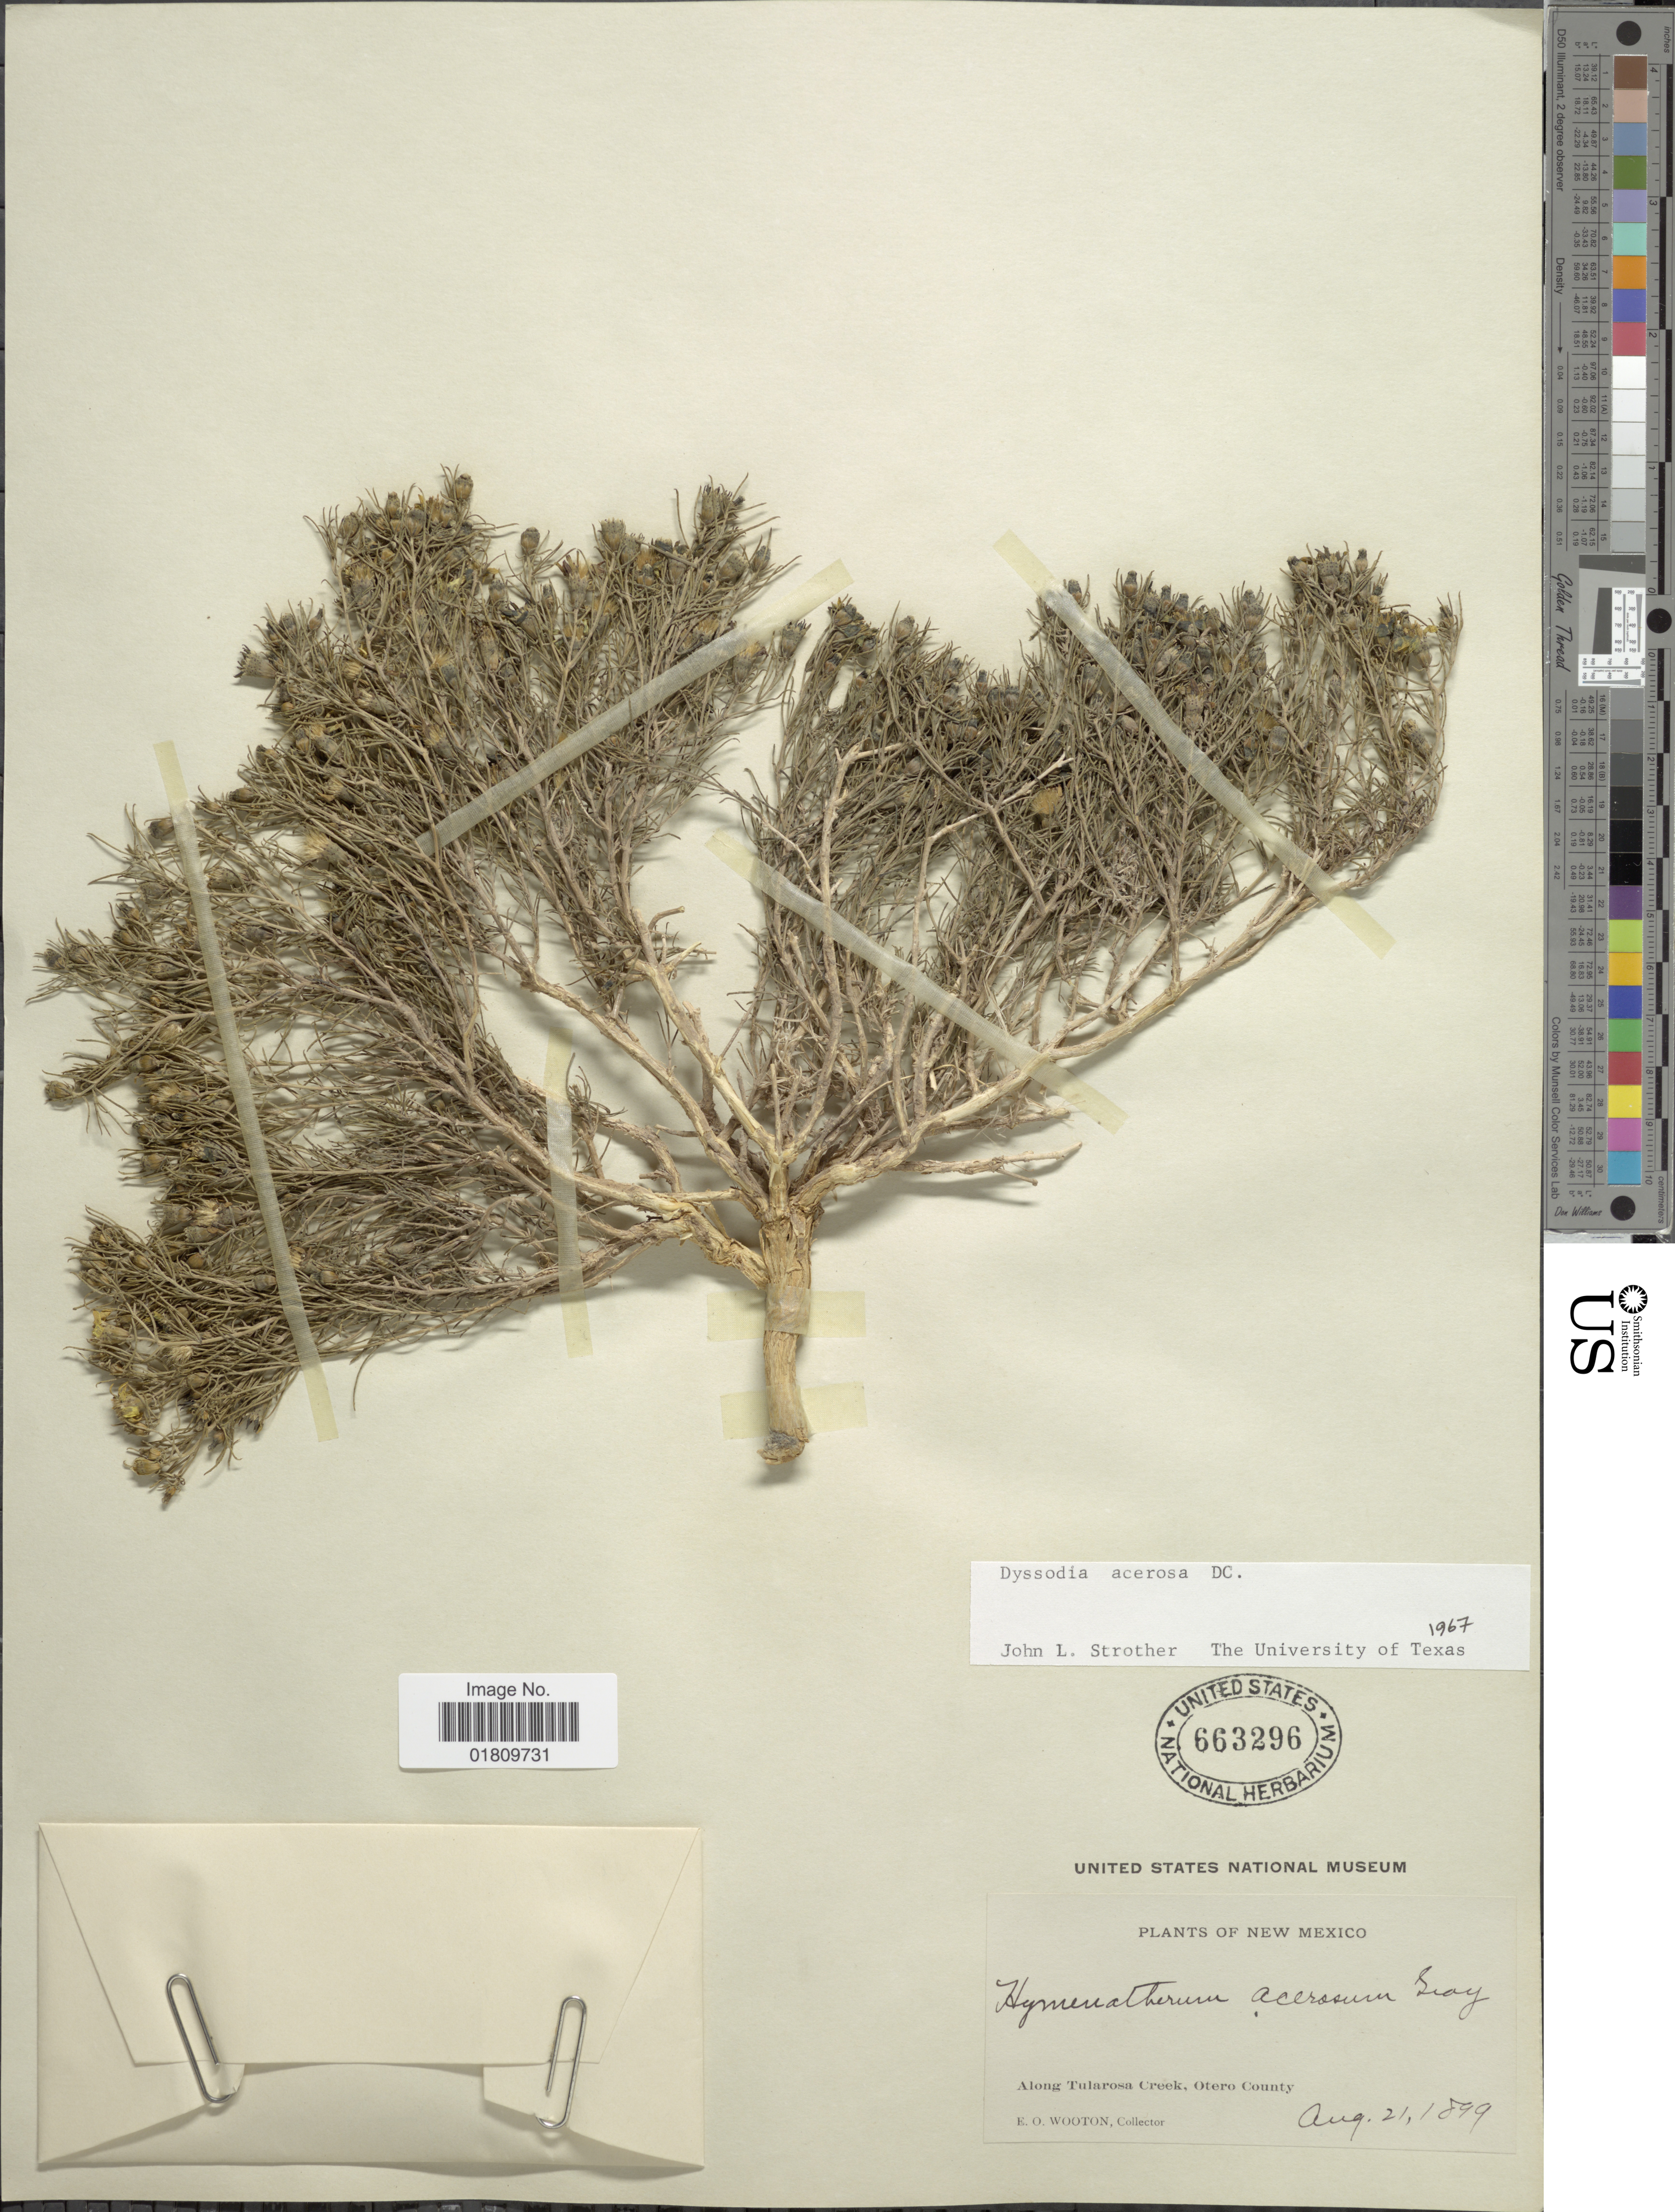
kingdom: Plantae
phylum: Tracheophyta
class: Magnoliopsida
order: Asterales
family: Asteraceae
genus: Thymophylla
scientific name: Thymophylla acerosa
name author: (DC.) Strother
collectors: E. O. Wooton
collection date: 1899-08-21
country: United States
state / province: New Mexico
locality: Along Tularosa Creek, Otero County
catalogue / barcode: US 663296